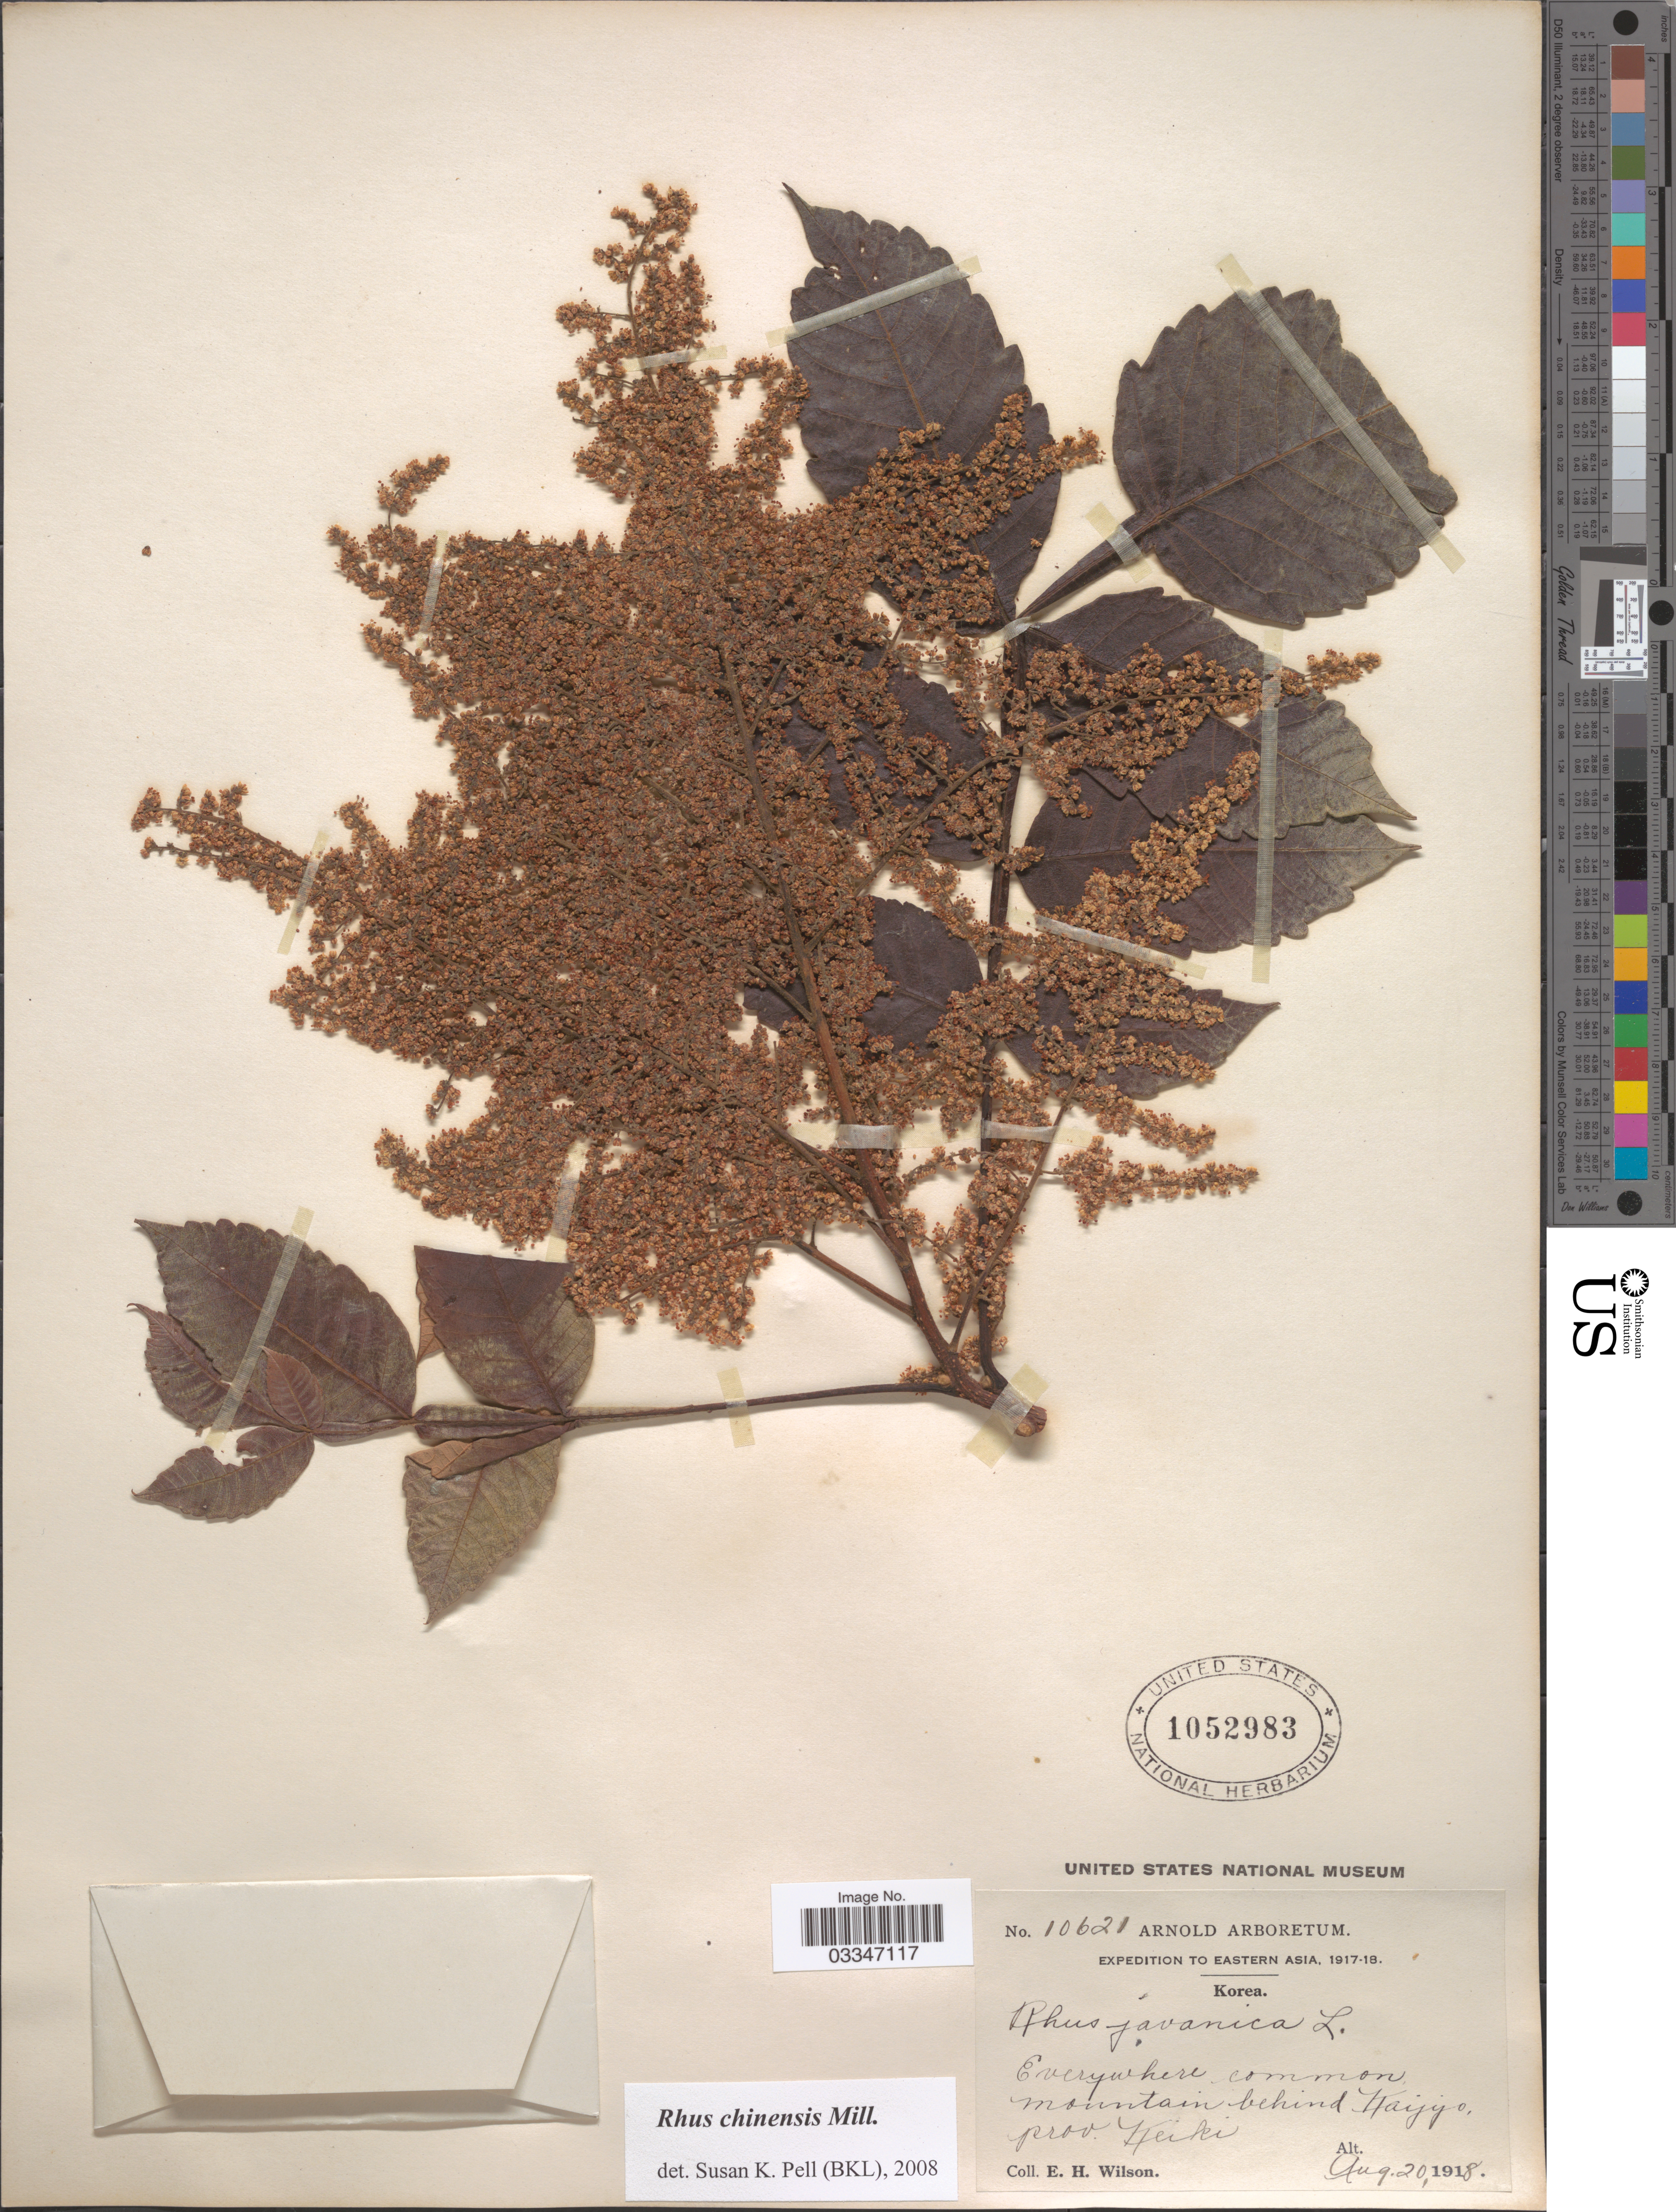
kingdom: Plantae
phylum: Tracheophyta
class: Magnoliopsida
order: Sapindales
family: Anacardiaceae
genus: Rhus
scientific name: Rhus chinensis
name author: Mill.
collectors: E. Wilson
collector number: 10621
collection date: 1918-08-20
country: South Korea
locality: Eastern Asia. Korea. Mountain behind Kaijyo, prov. Keiki.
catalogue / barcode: US 1052983